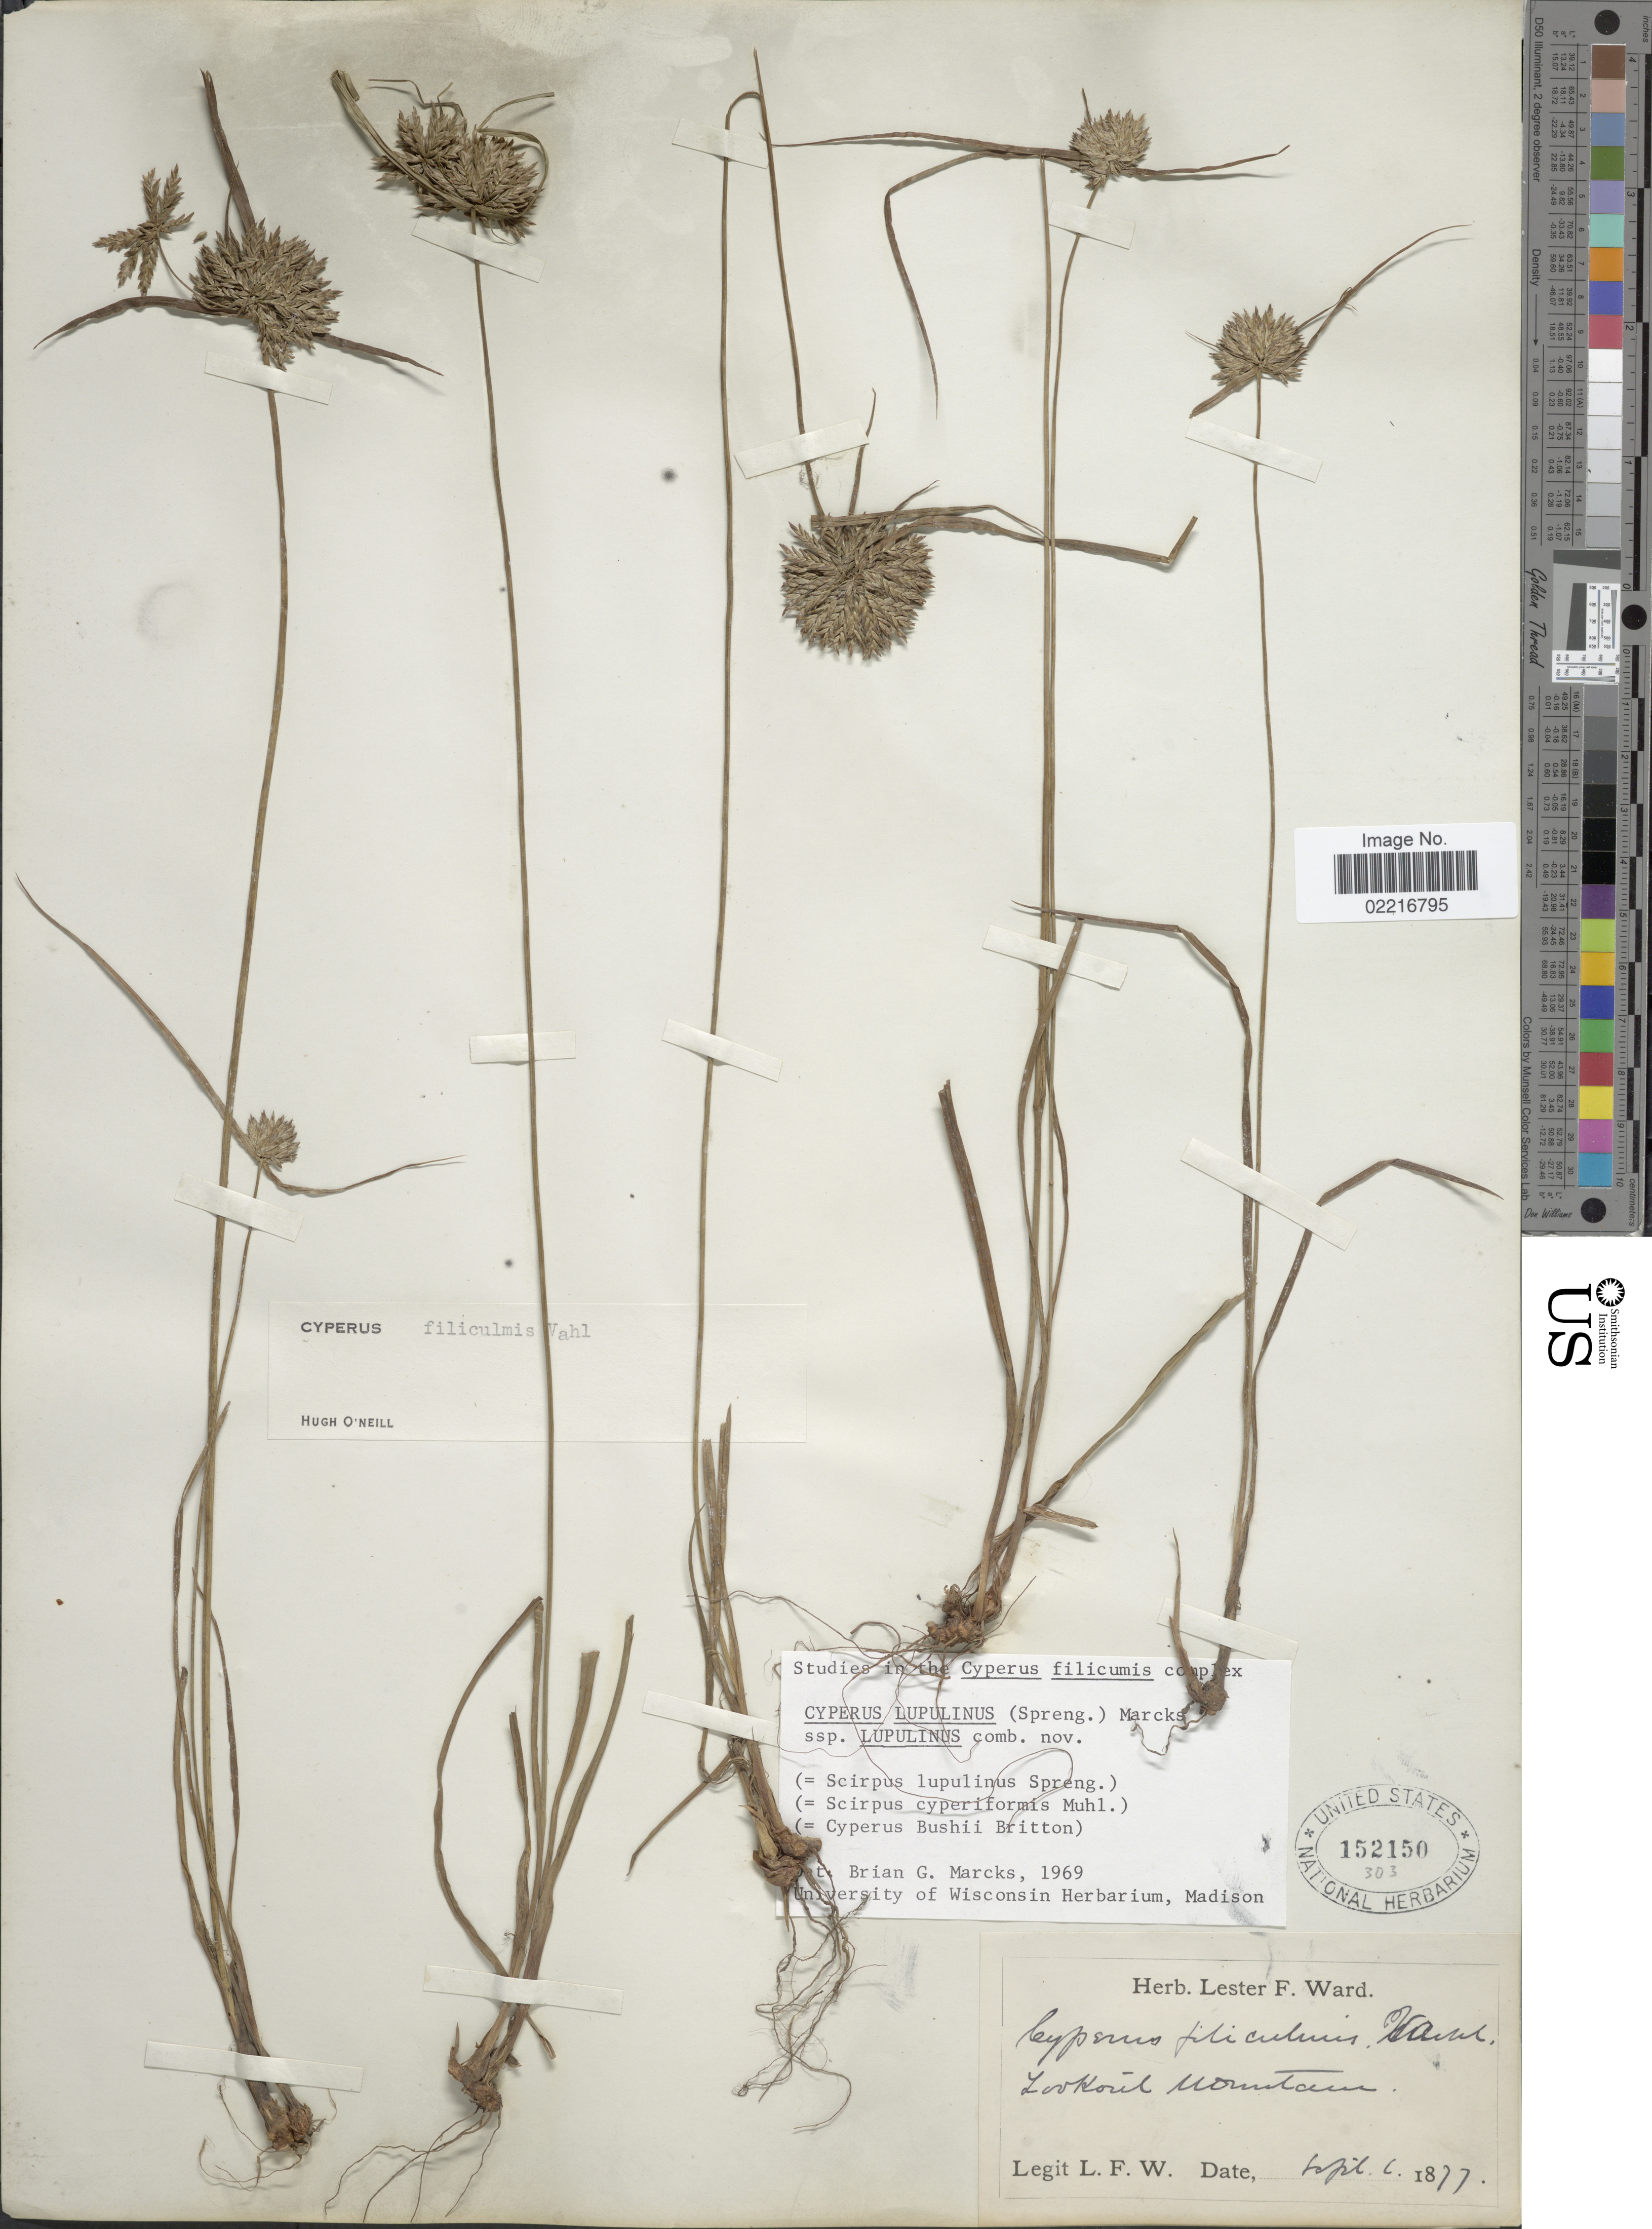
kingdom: Plantae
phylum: Tracheophyta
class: Liliopsida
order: Poales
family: Cyperaceae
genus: Cyperus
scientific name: Cyperus lupulinus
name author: (Spreng.) Marcks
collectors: L. F. Ward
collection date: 1877-09-06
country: United States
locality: Lookout Mountain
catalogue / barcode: US 152150